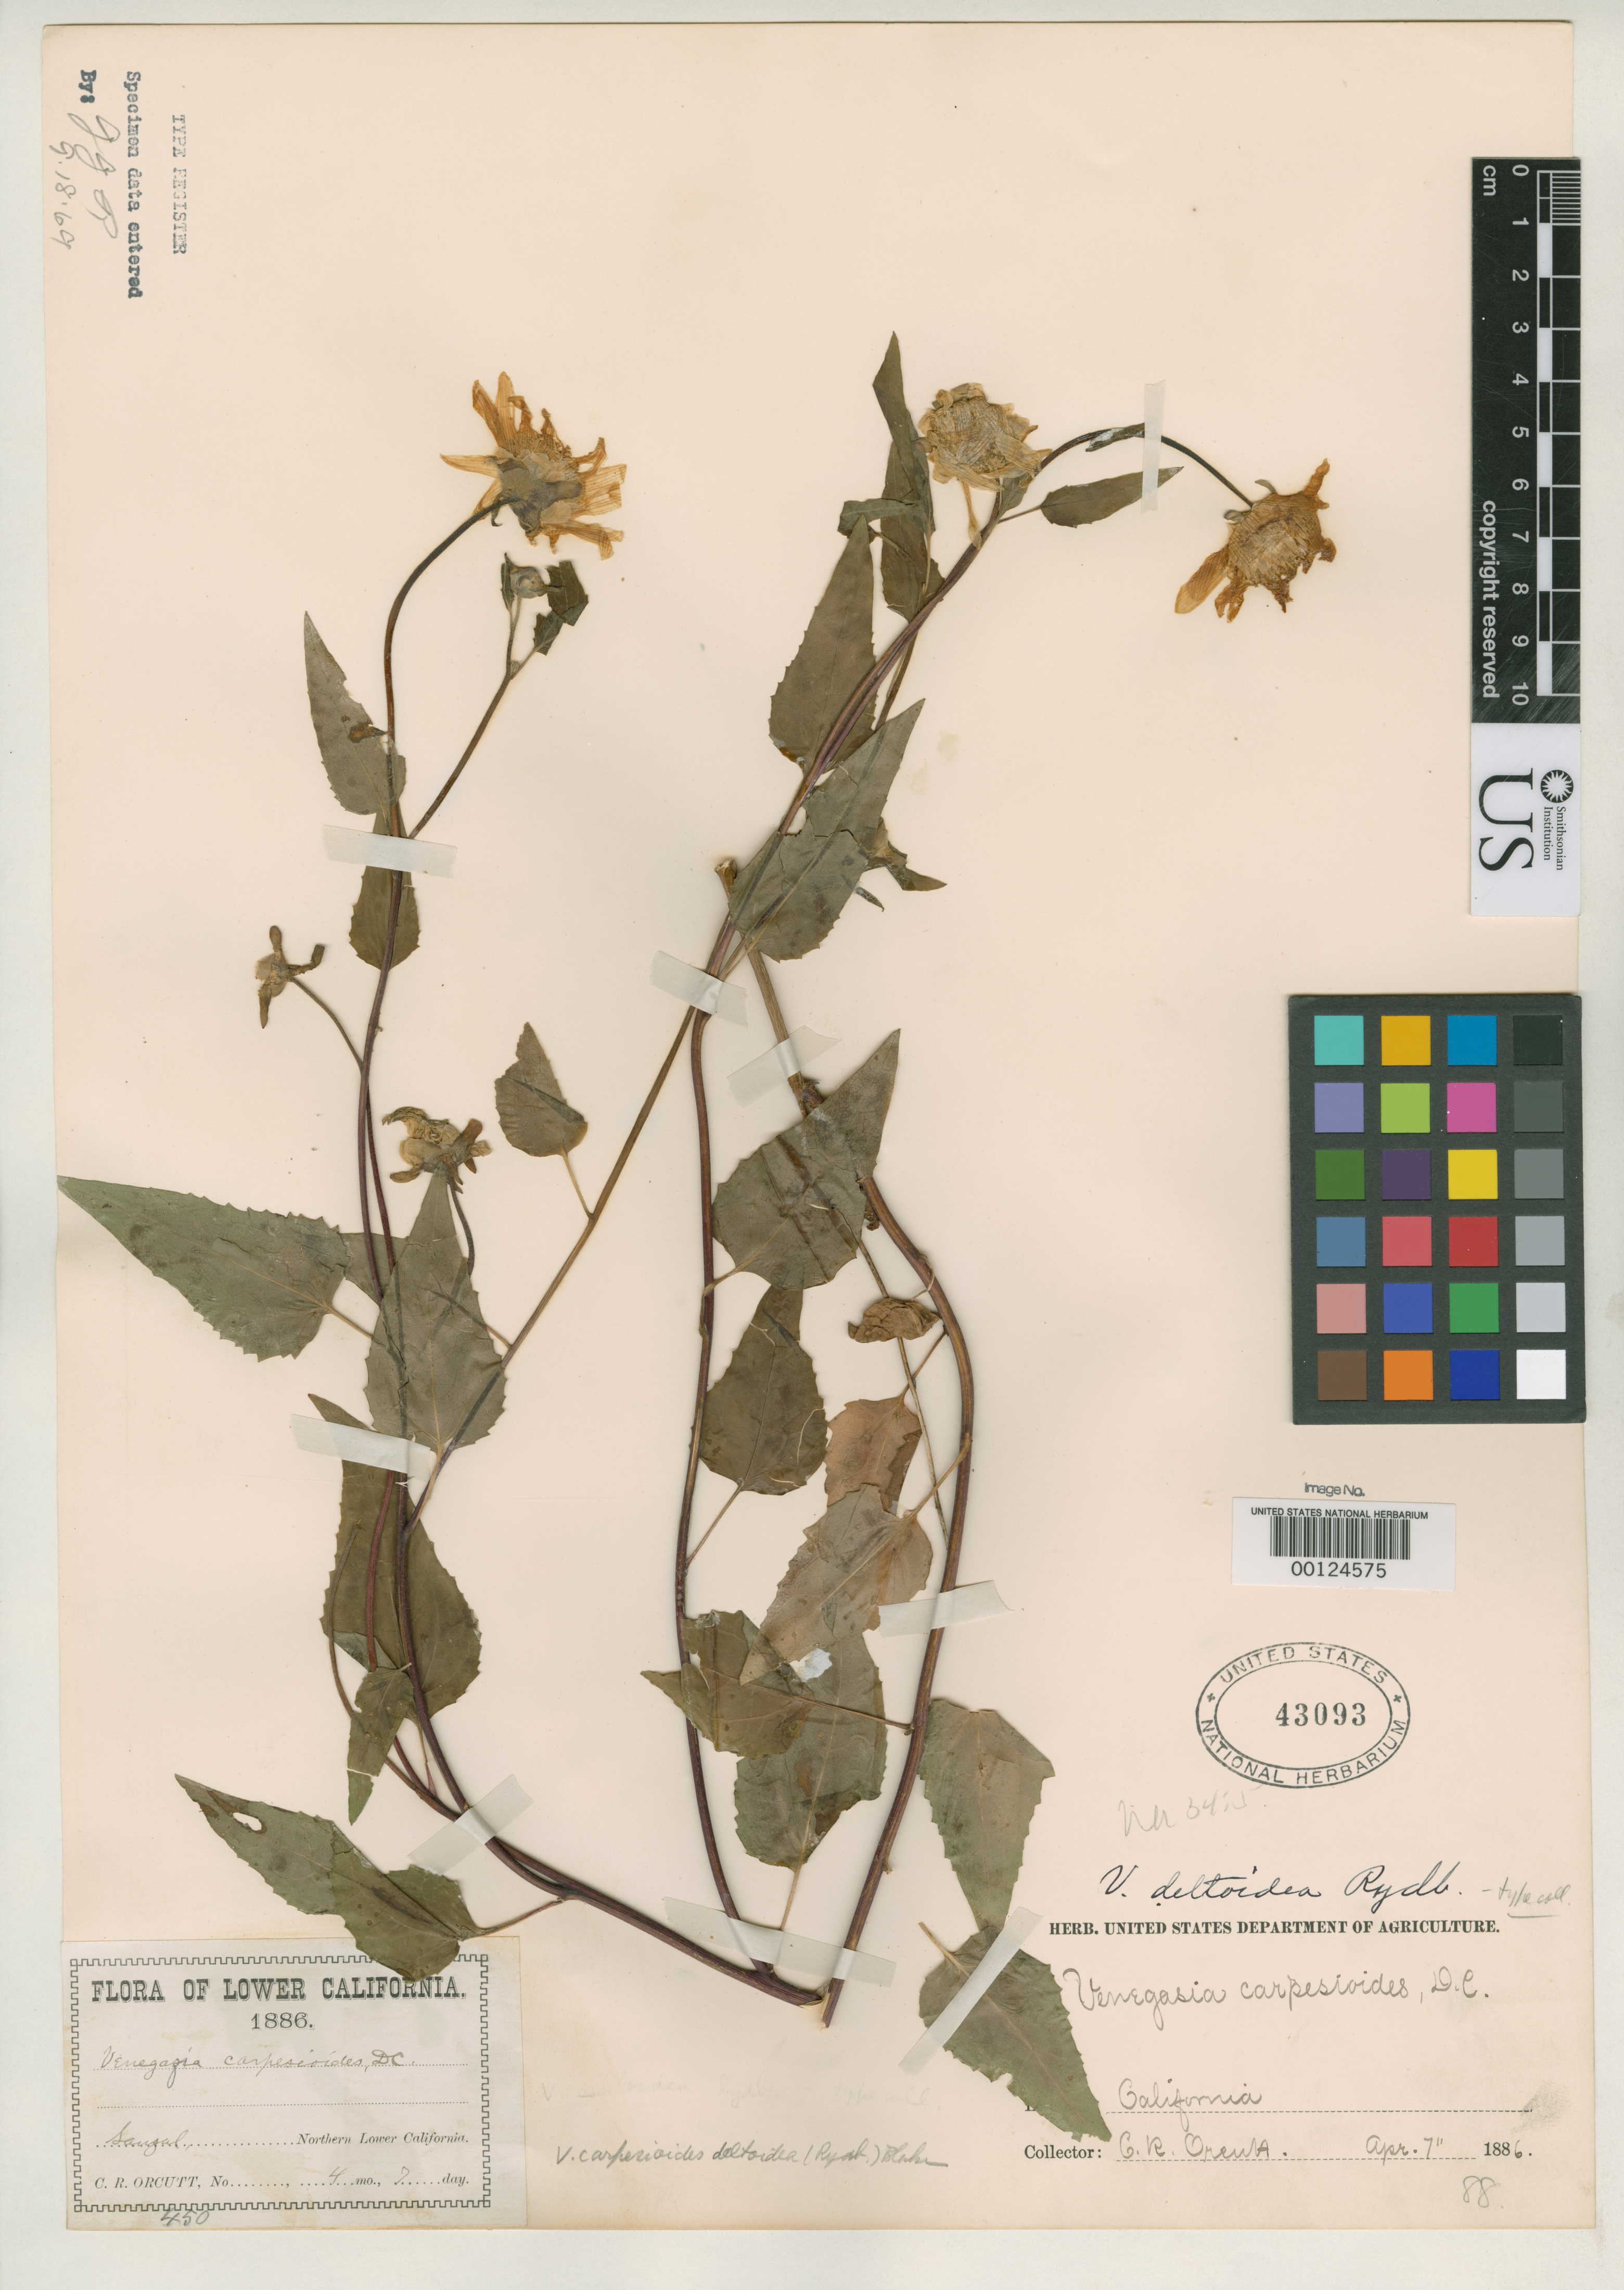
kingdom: Plantae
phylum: Tracheophyta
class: Magnoliopsida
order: Asterales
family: Asteraceae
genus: Venegasia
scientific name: Venegasia deltoidea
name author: Rydb.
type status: Isotype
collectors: C. R. Orcutt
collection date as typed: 07 Apr 1886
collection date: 1886-04-07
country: Mexico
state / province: Baja California Norte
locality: Sangal.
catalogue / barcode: US 43093